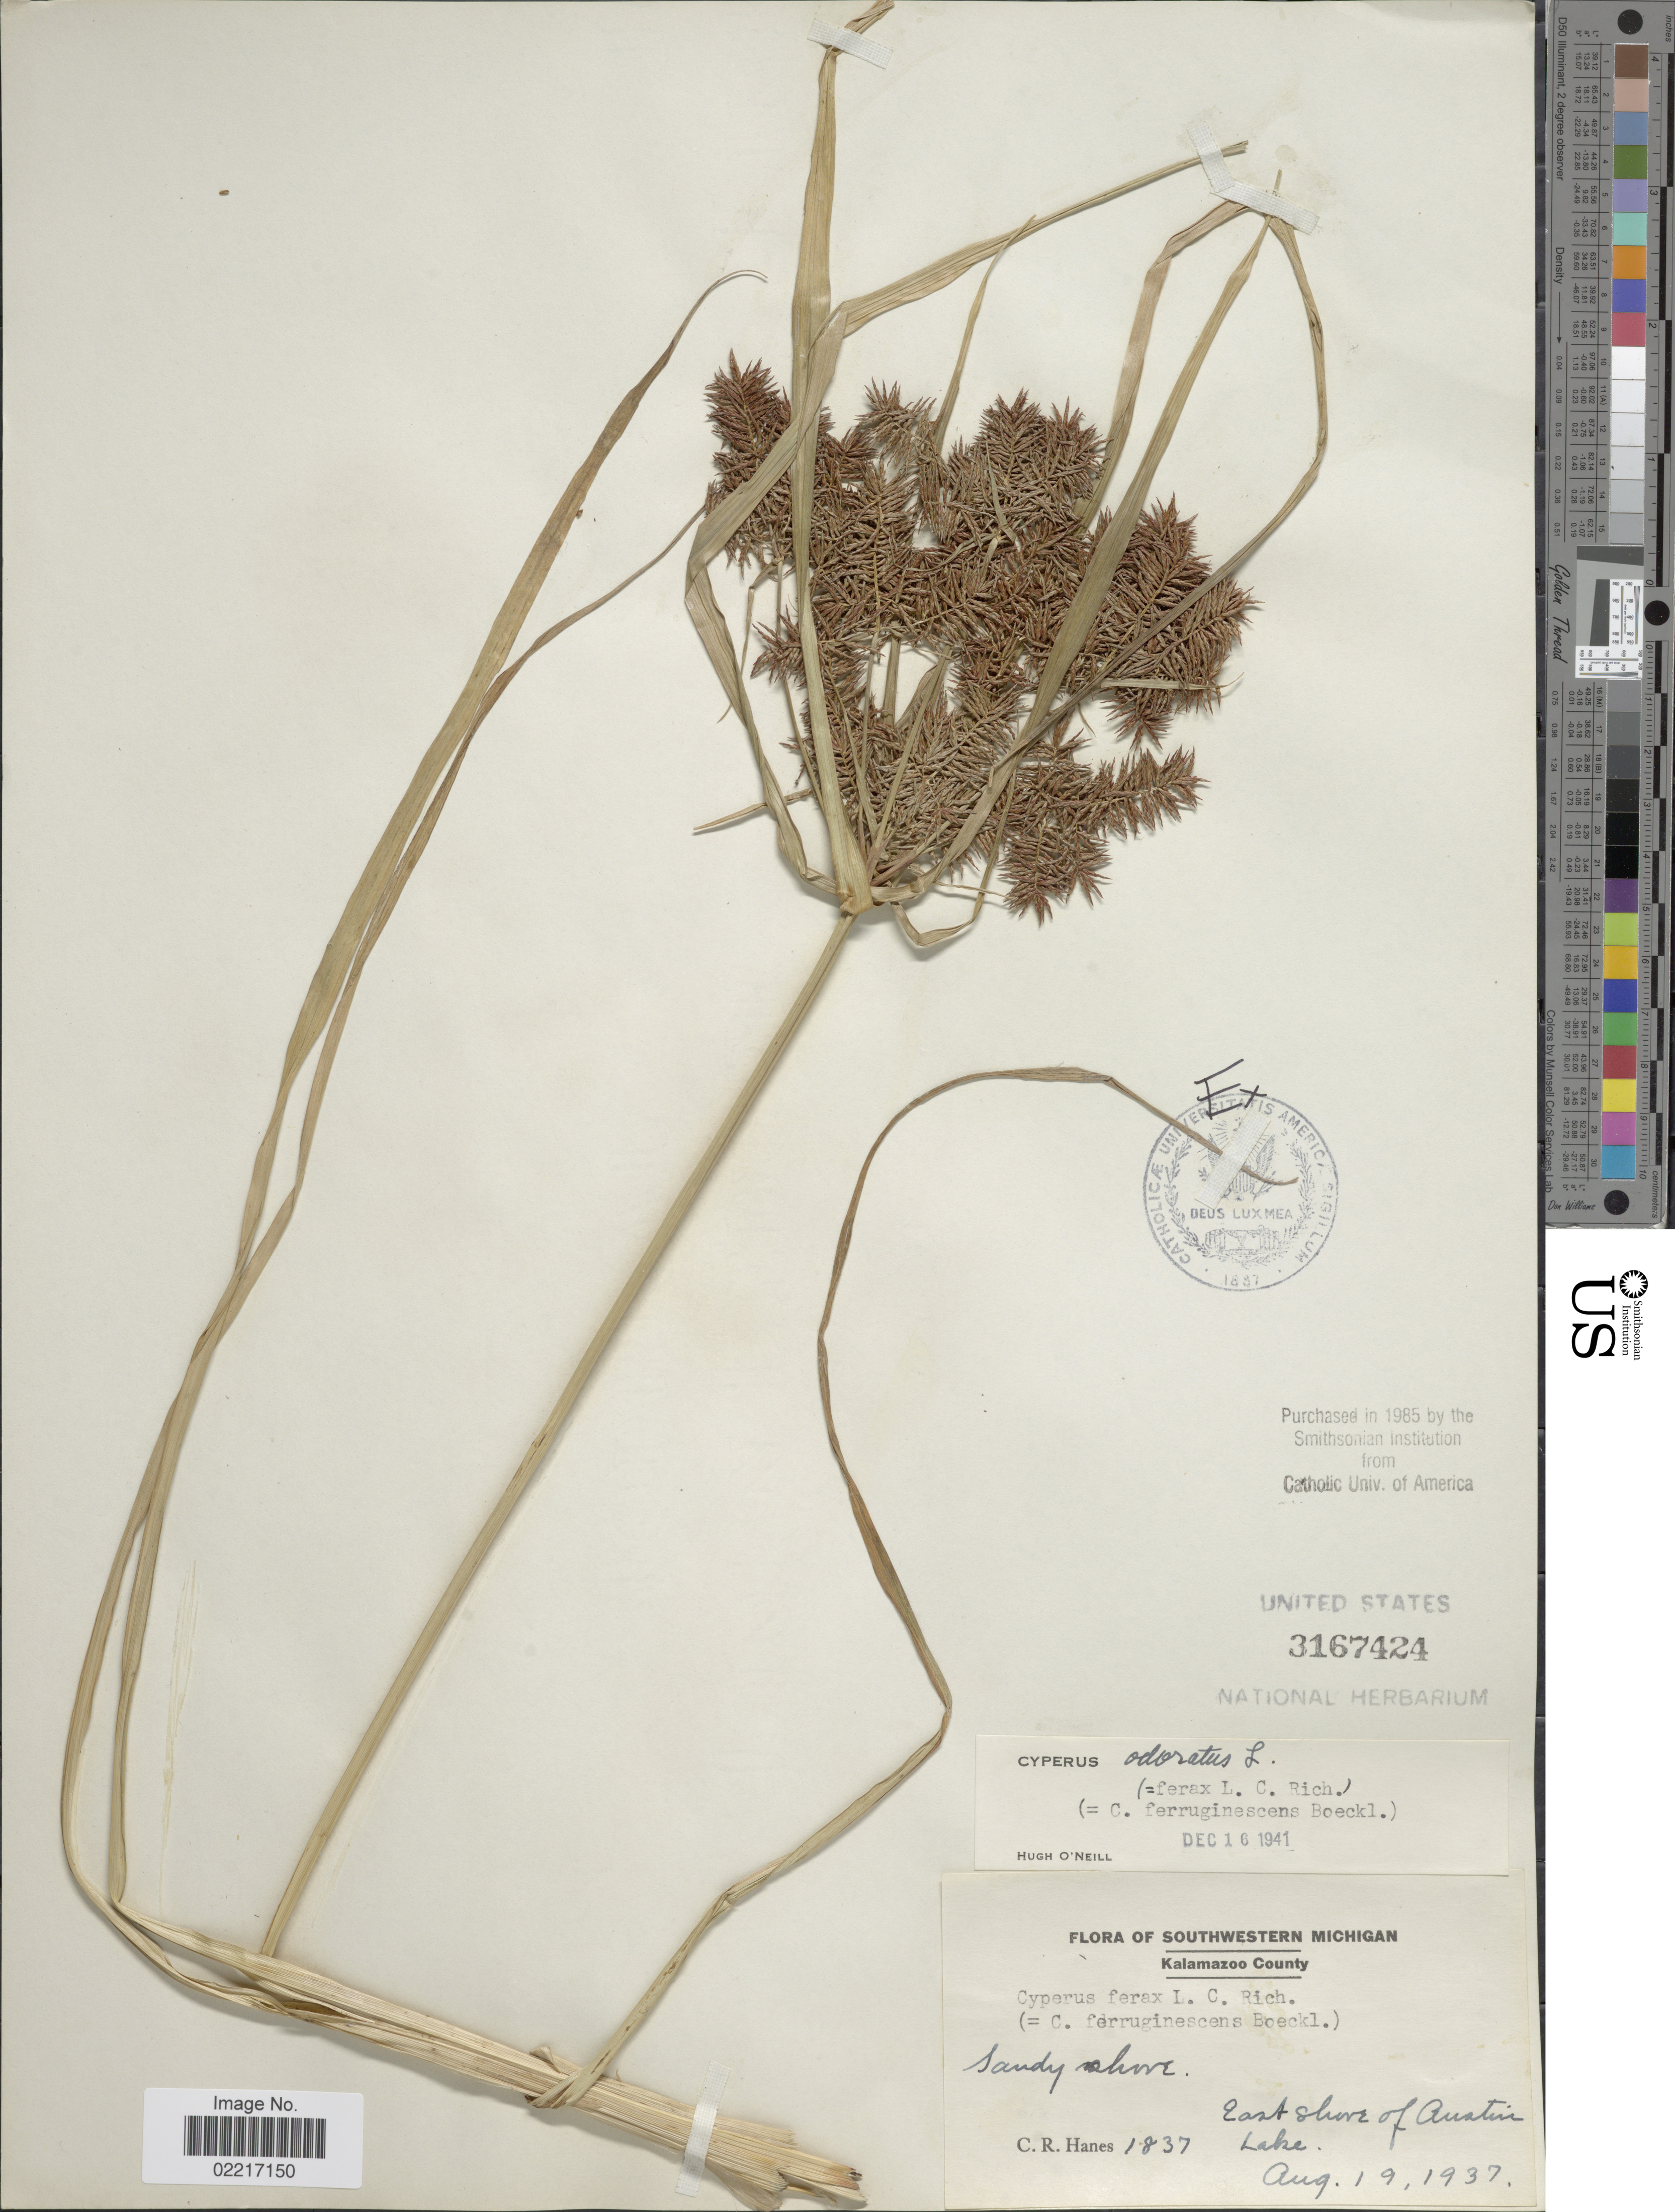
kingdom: Plantae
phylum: Tracheophyta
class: Liliopsida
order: Poales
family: Cyperaceae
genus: Cyperus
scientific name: Cyperus odoratus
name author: L.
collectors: C. Hanes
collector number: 1837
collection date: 1937-08-19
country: United States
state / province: Michigan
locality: Southwestern Michigan, Kalamazoo County, East shove of Austin Lake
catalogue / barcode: US 3167424